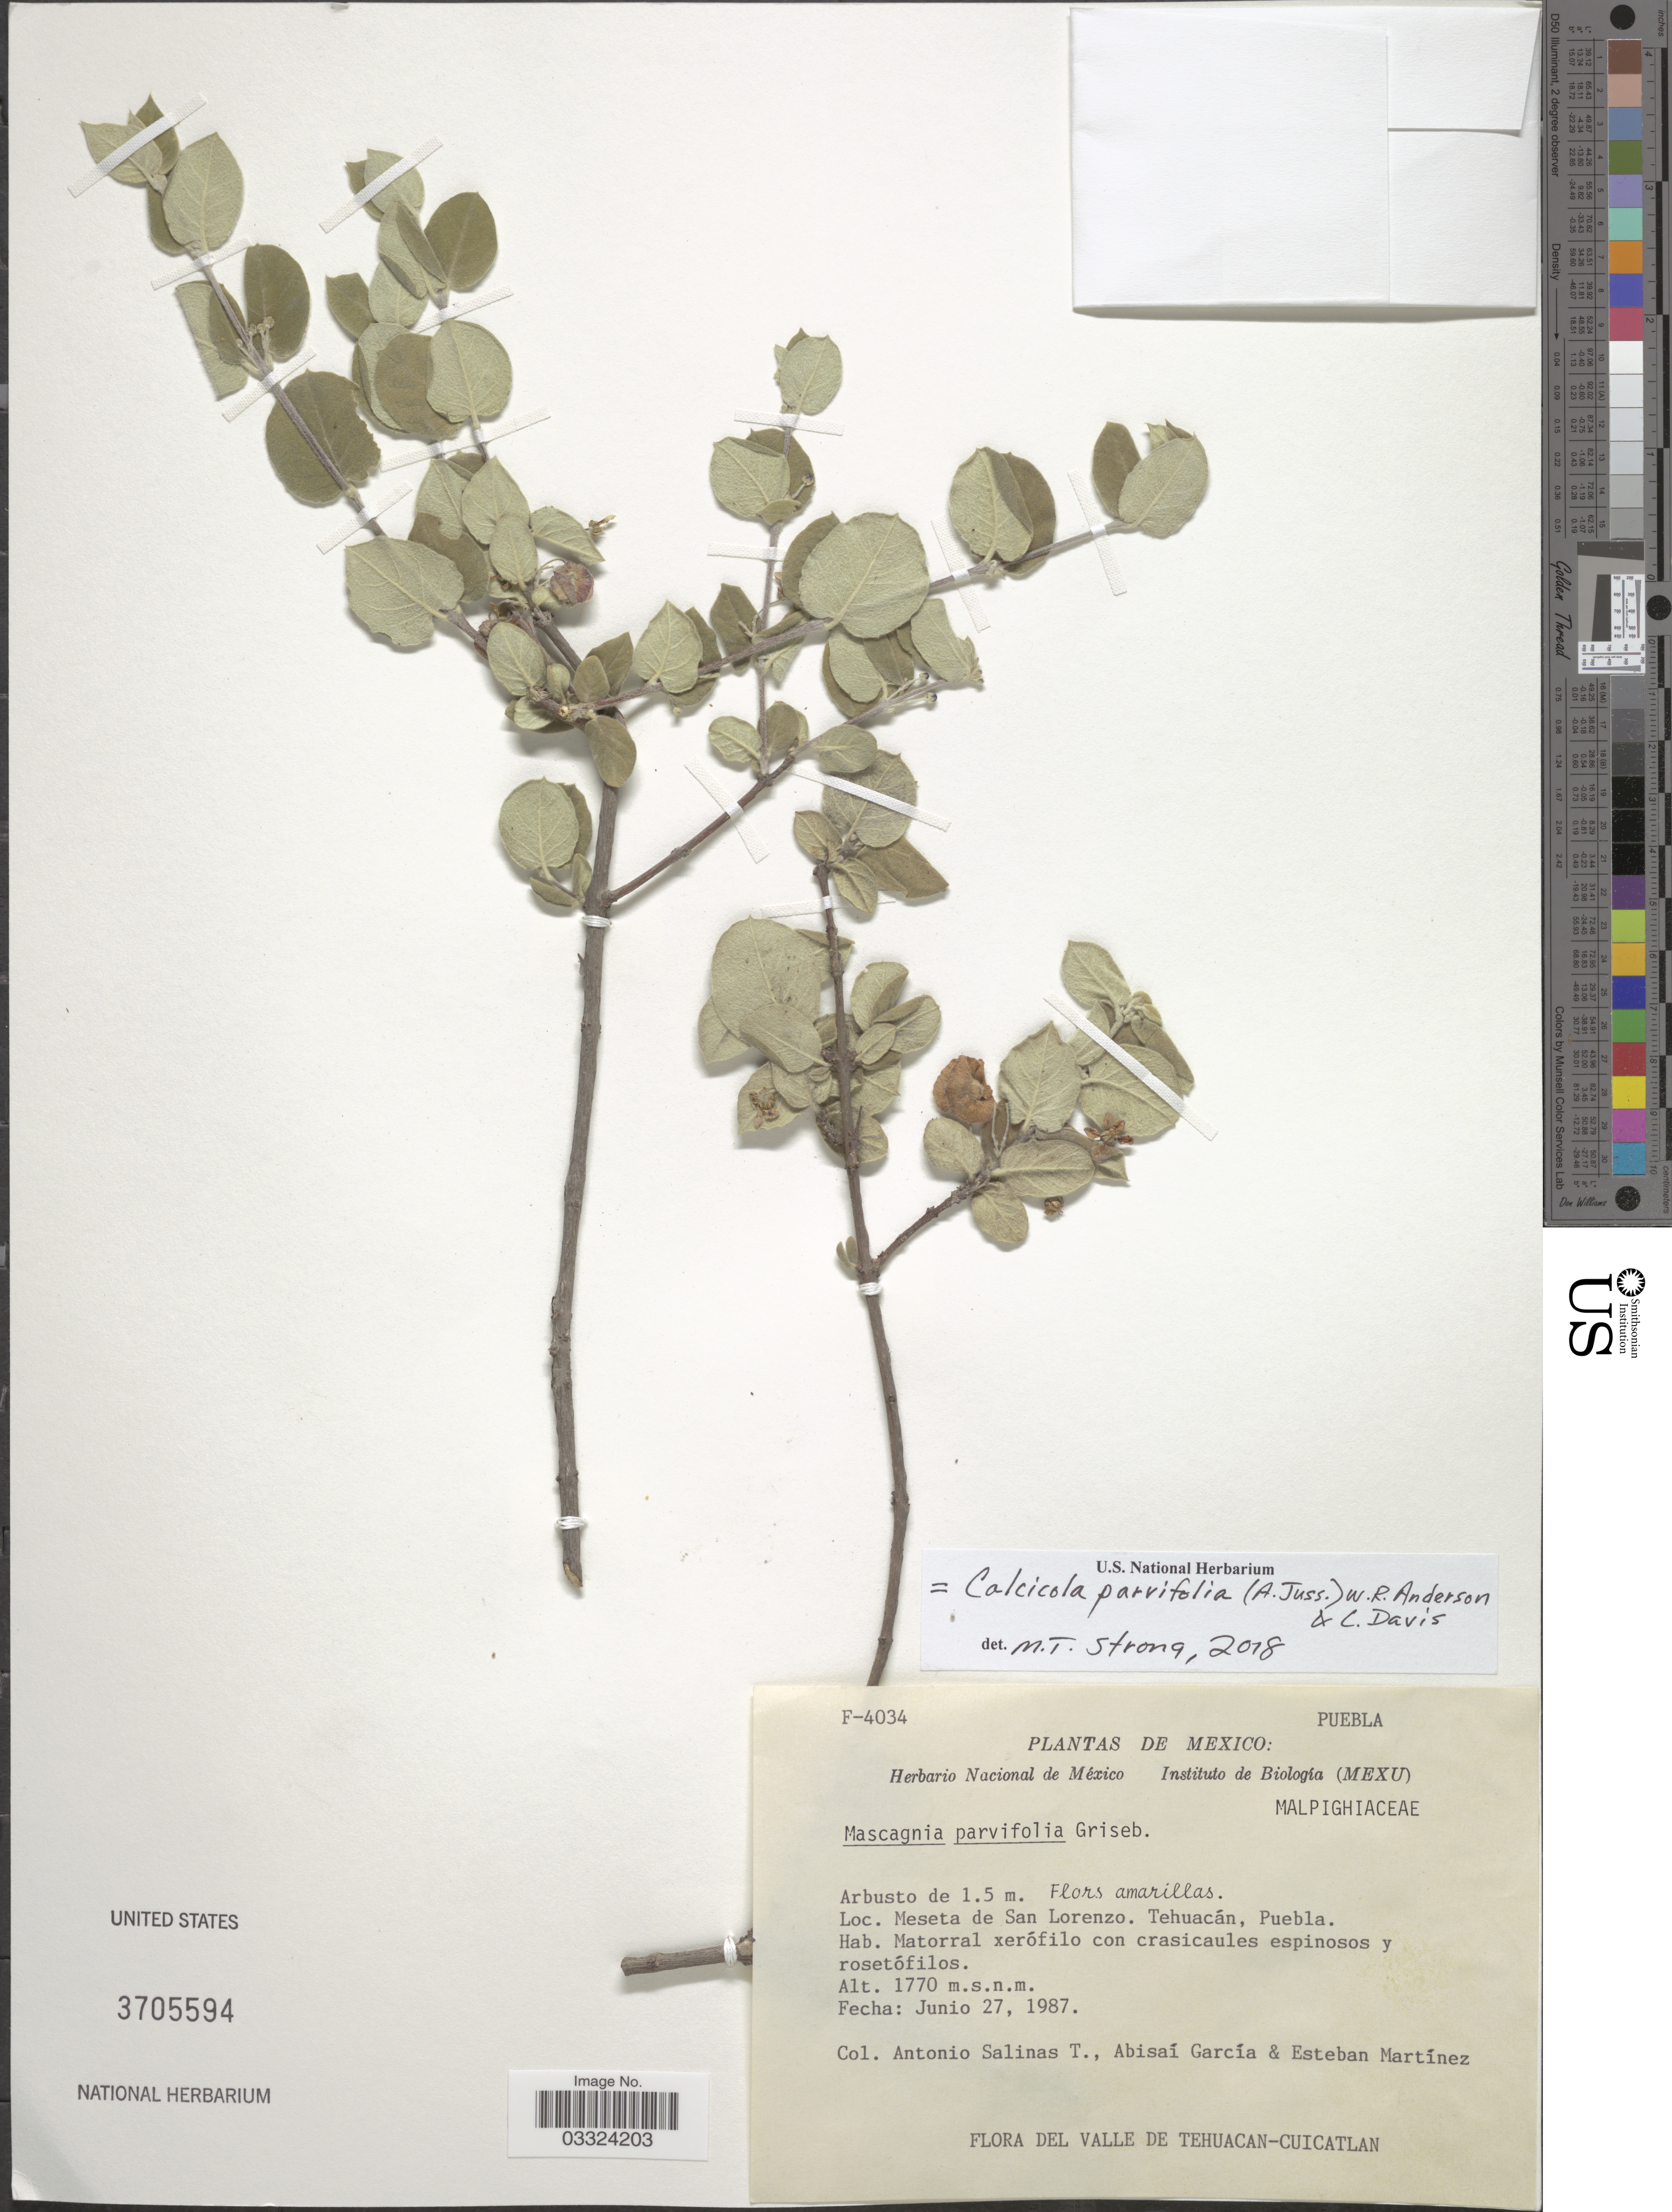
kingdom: Plantae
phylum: Tracheophyta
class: Magnoliopsida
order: Malpighiales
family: Malpighiaceae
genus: Calcicola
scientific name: Calcicola parvifolia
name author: (A. Juss.) W.R. Anderson & C. Davis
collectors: A. Salinas T., A. Garcia & E. Martínez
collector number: F-4034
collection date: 1987-06-27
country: Mexico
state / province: Puebla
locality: Meseta de San Lorenzo. Tehuacán, Puebla.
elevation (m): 1770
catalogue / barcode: US 3705594